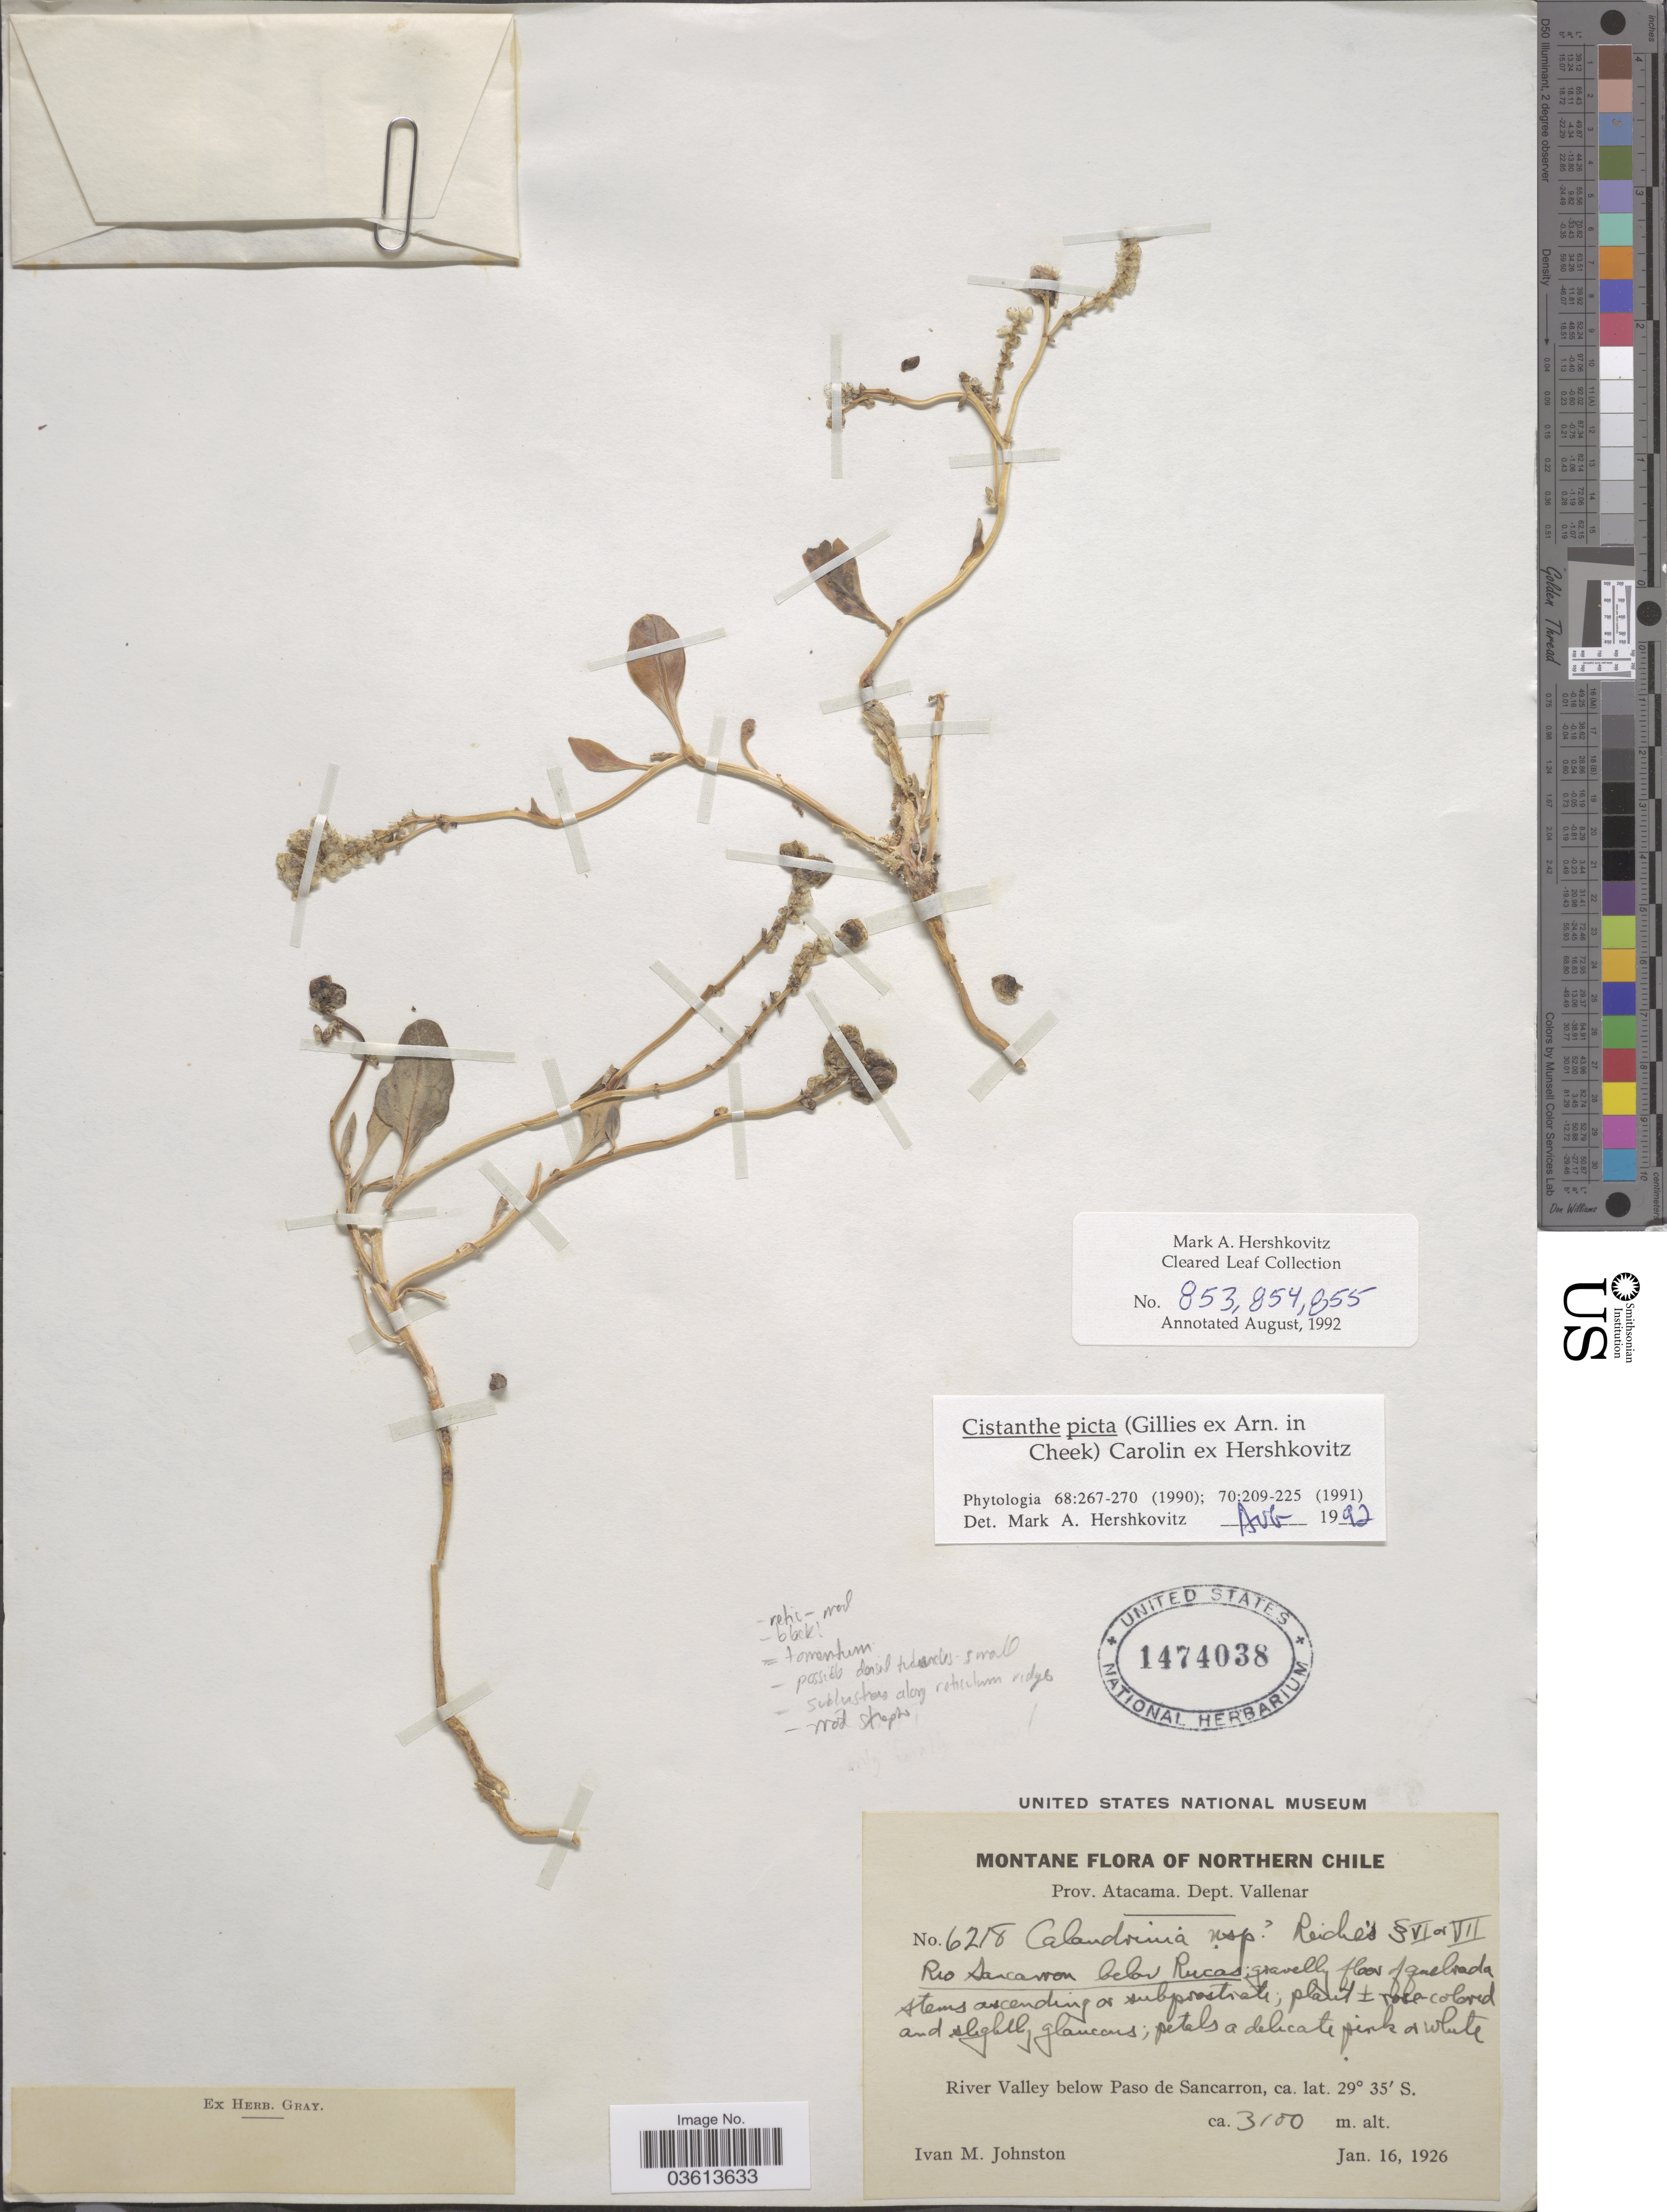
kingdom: Plantae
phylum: Tracheophyta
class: Magnoliopsida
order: Caryophyllales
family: Montiaceae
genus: Cistanthe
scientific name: Cistanthe picta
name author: (Gillies ex Arn.) Carolin ex Hershk.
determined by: Hershkovitz, M. A.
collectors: I.M. Johnston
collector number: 6218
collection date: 1926-01-16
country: Chile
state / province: Atacama (III)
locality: Montane Northern Chile. Dept. Vallenar. Rio Sancarron below Rucas. River Valley below Paso de Sancarron.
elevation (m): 3100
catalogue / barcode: US 1474038